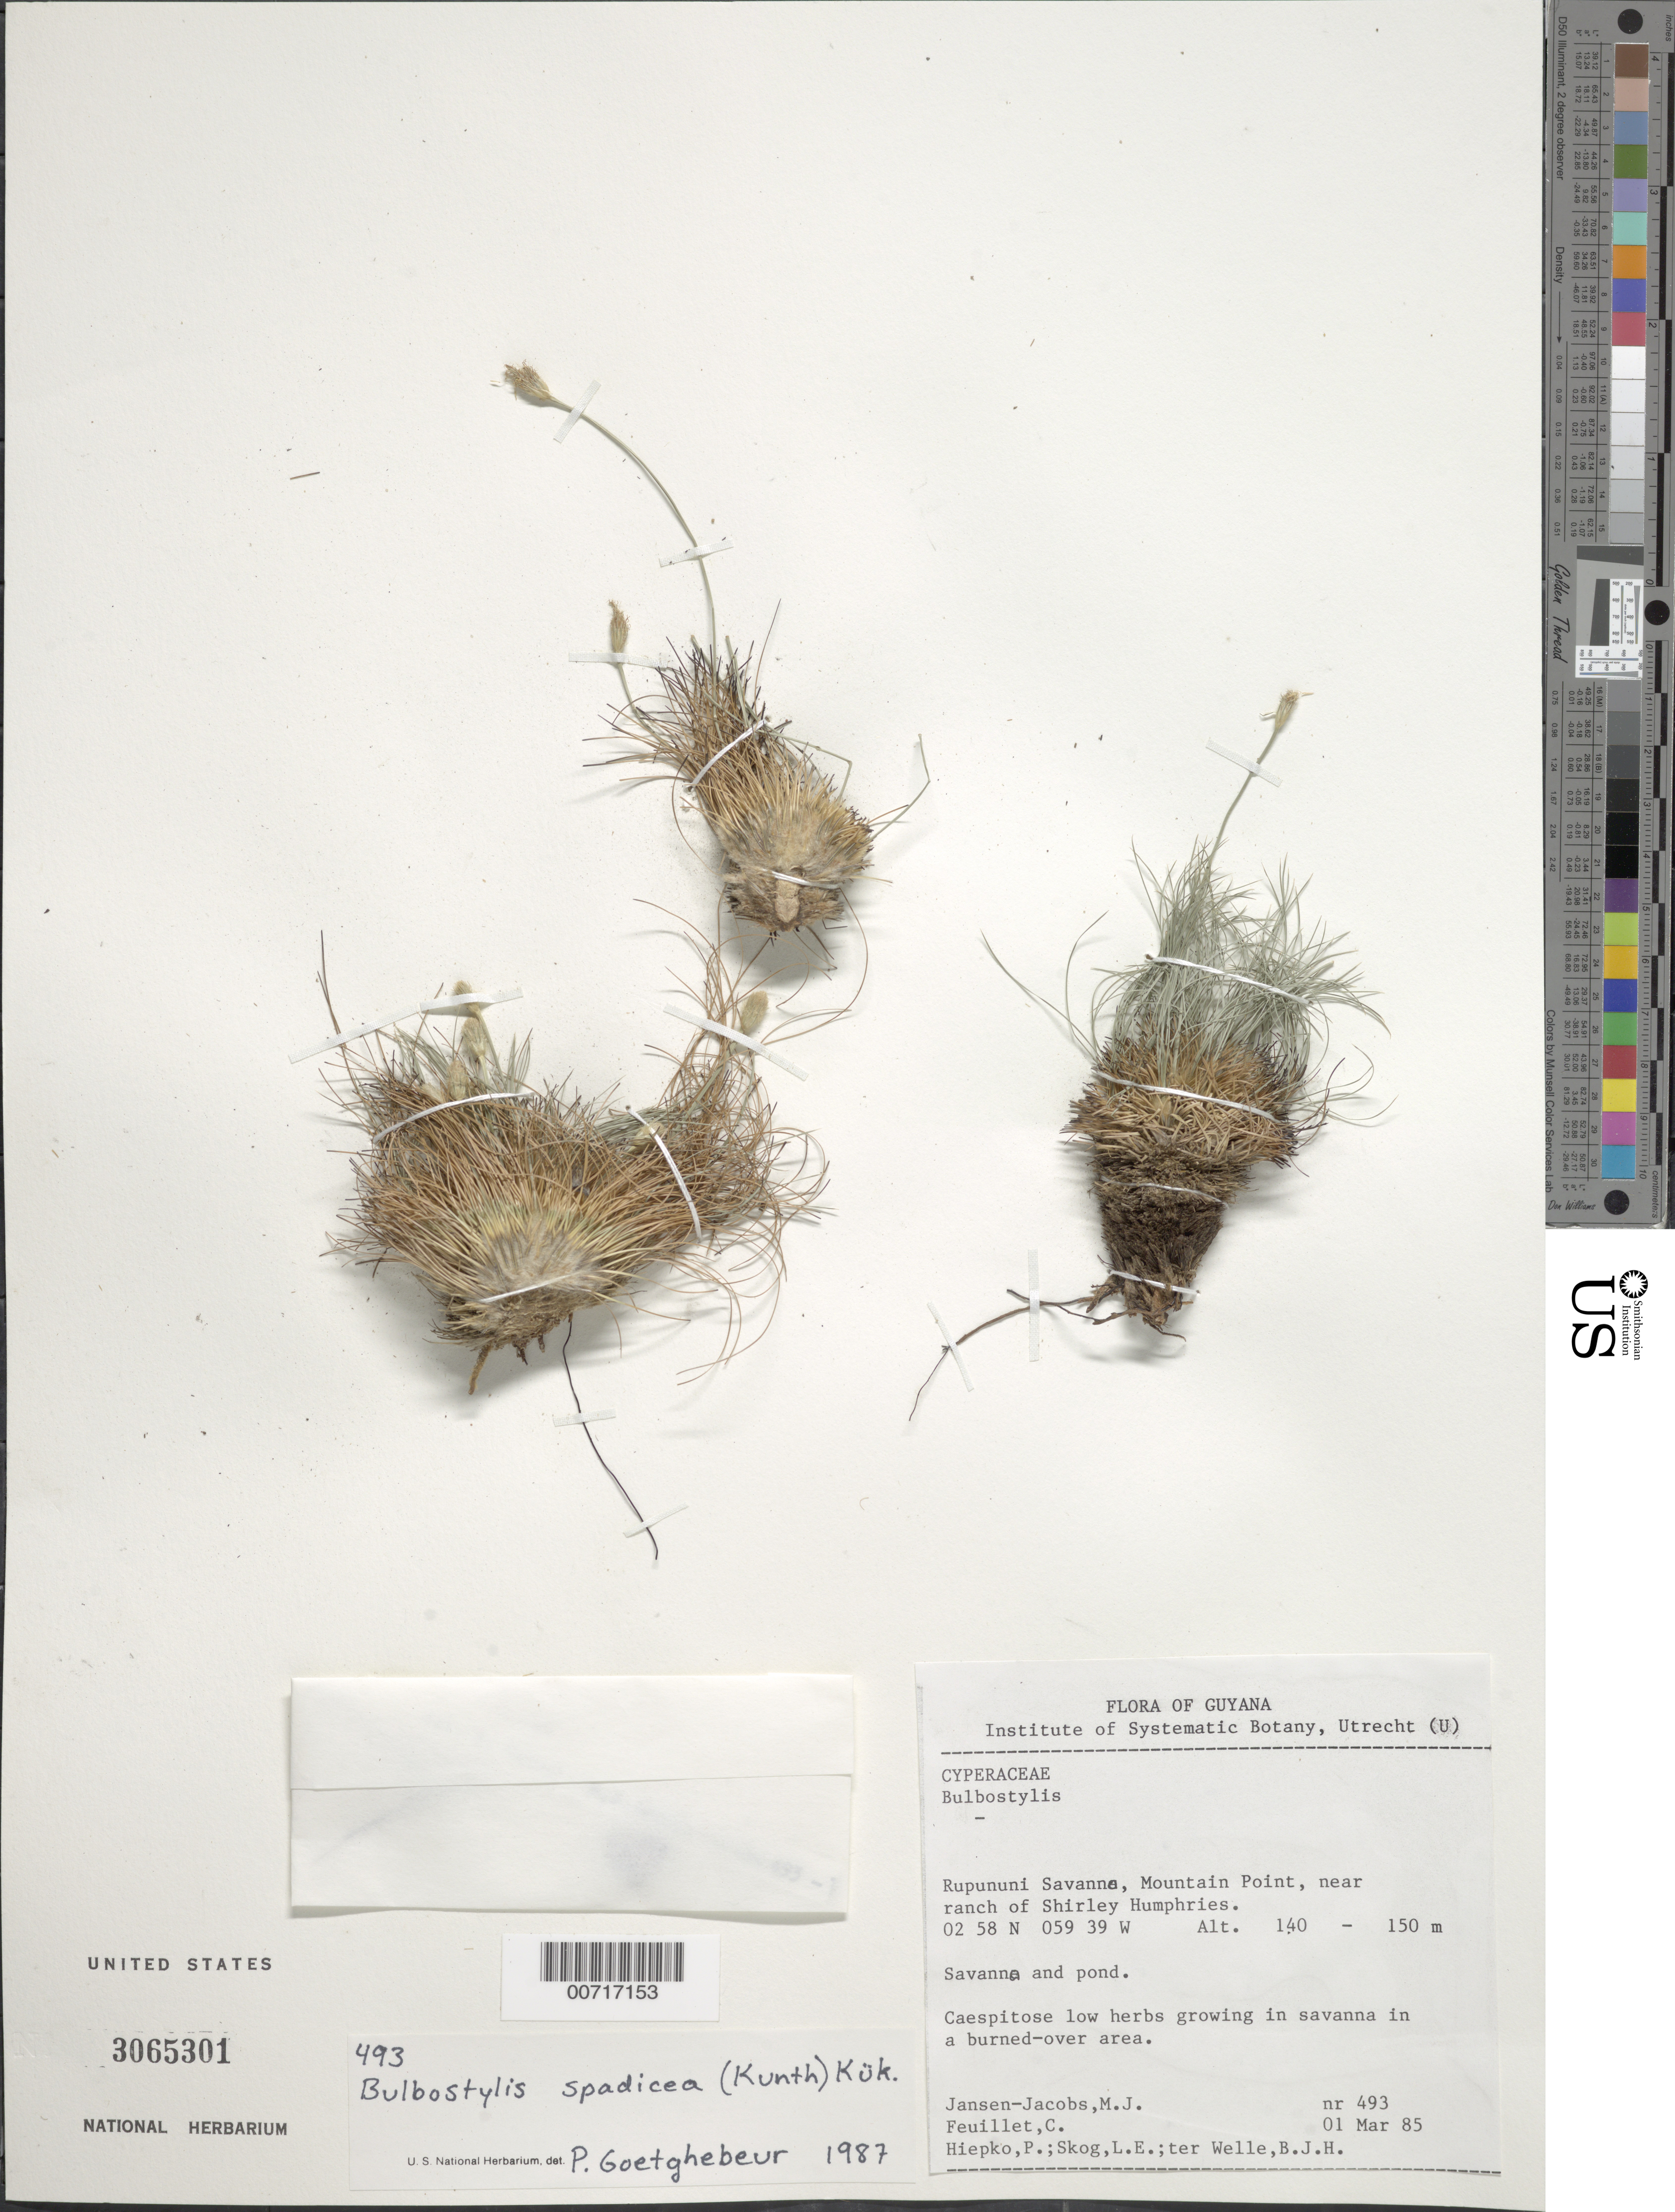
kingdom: Plantae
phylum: Tracheophyta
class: Liliopsida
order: Poales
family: Cyperaceae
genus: Bulbostylis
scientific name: Bulbostylis paradoxa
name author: (Spreng.) Lindm.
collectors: M. J. Jansen-Jacobs, C. Feuillet, P. H. Hiepko, L. E. Skog & B. Welle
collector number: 493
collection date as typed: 1-Mar-85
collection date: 1985-03-01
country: Guyana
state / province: U. Takutu-U. Essequibo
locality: Rupununi Savanna, Mountain Point, near ranch of Shirley Humphries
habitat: Savanna in a burned-over area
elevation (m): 140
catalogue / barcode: US 3065301